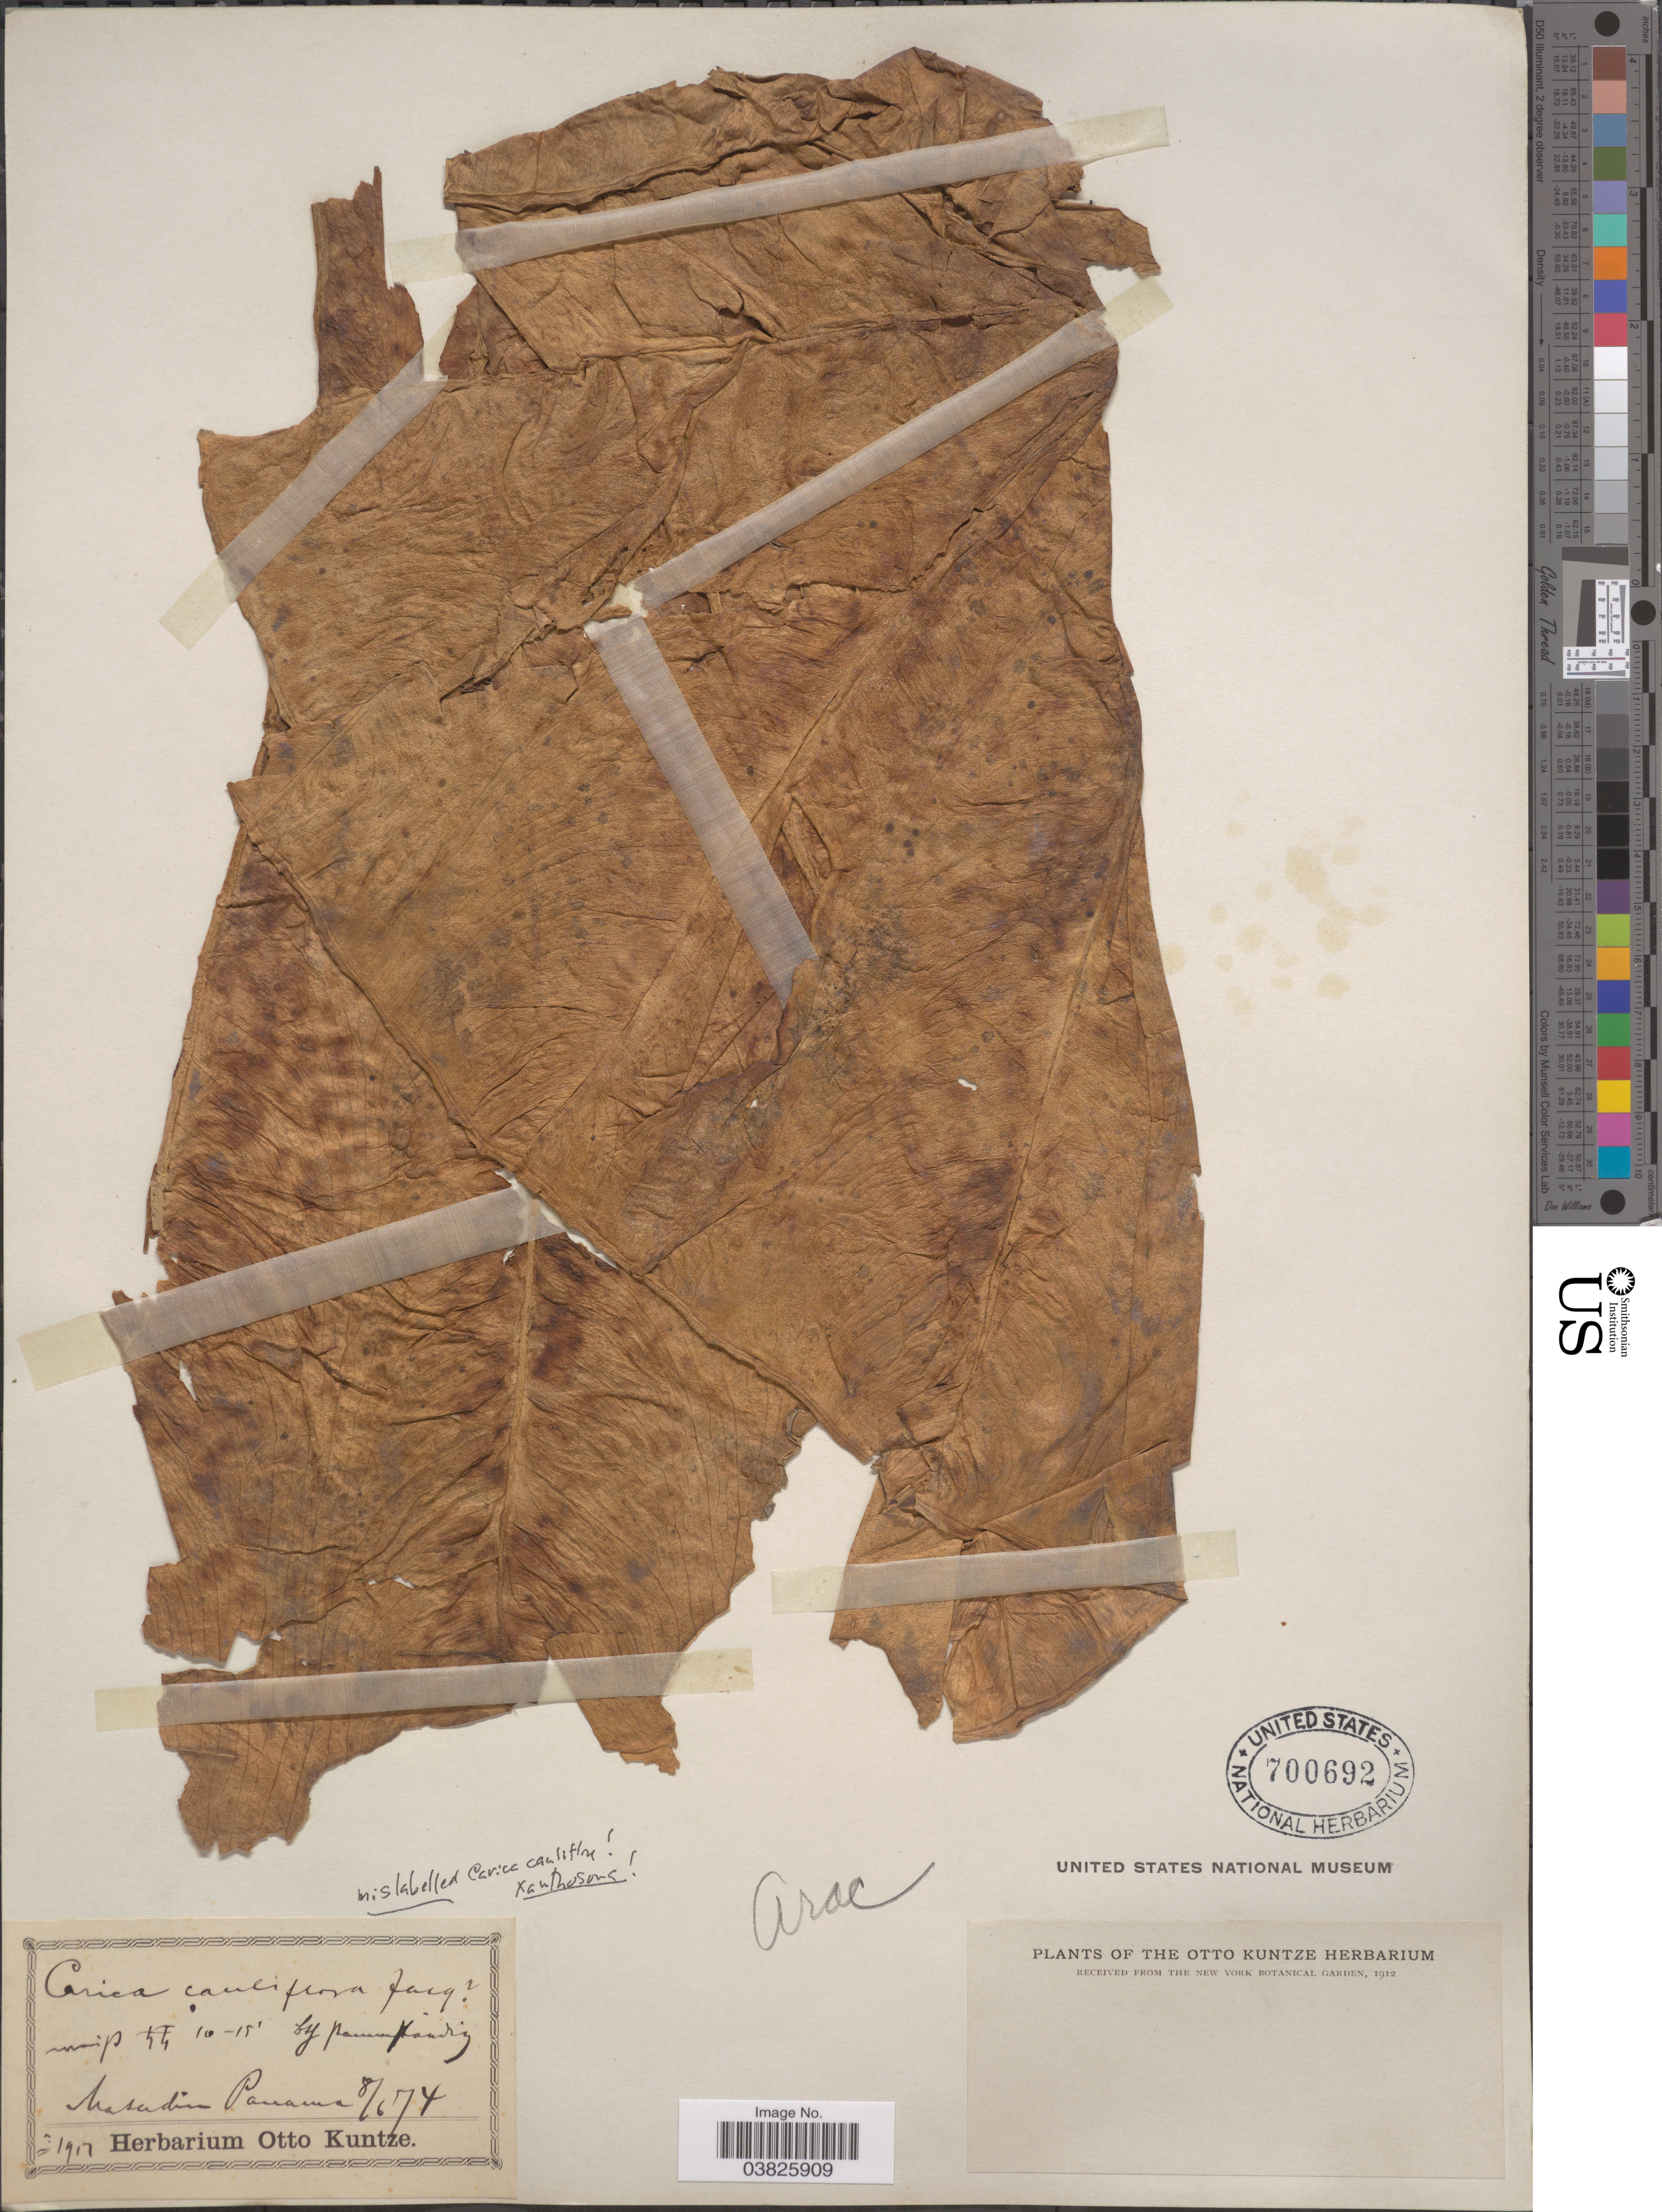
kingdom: Plantae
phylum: Tracheophyta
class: Liliopsida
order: Alismatales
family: Araceae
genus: Xanthosoma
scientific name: Xanthosoma robustum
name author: Schott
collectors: ex herb. Otto Kuntze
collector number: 1917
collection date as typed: Transcribed d/m/y: 8/6/74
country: Panama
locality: Nasadin Panama.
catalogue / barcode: US 700692